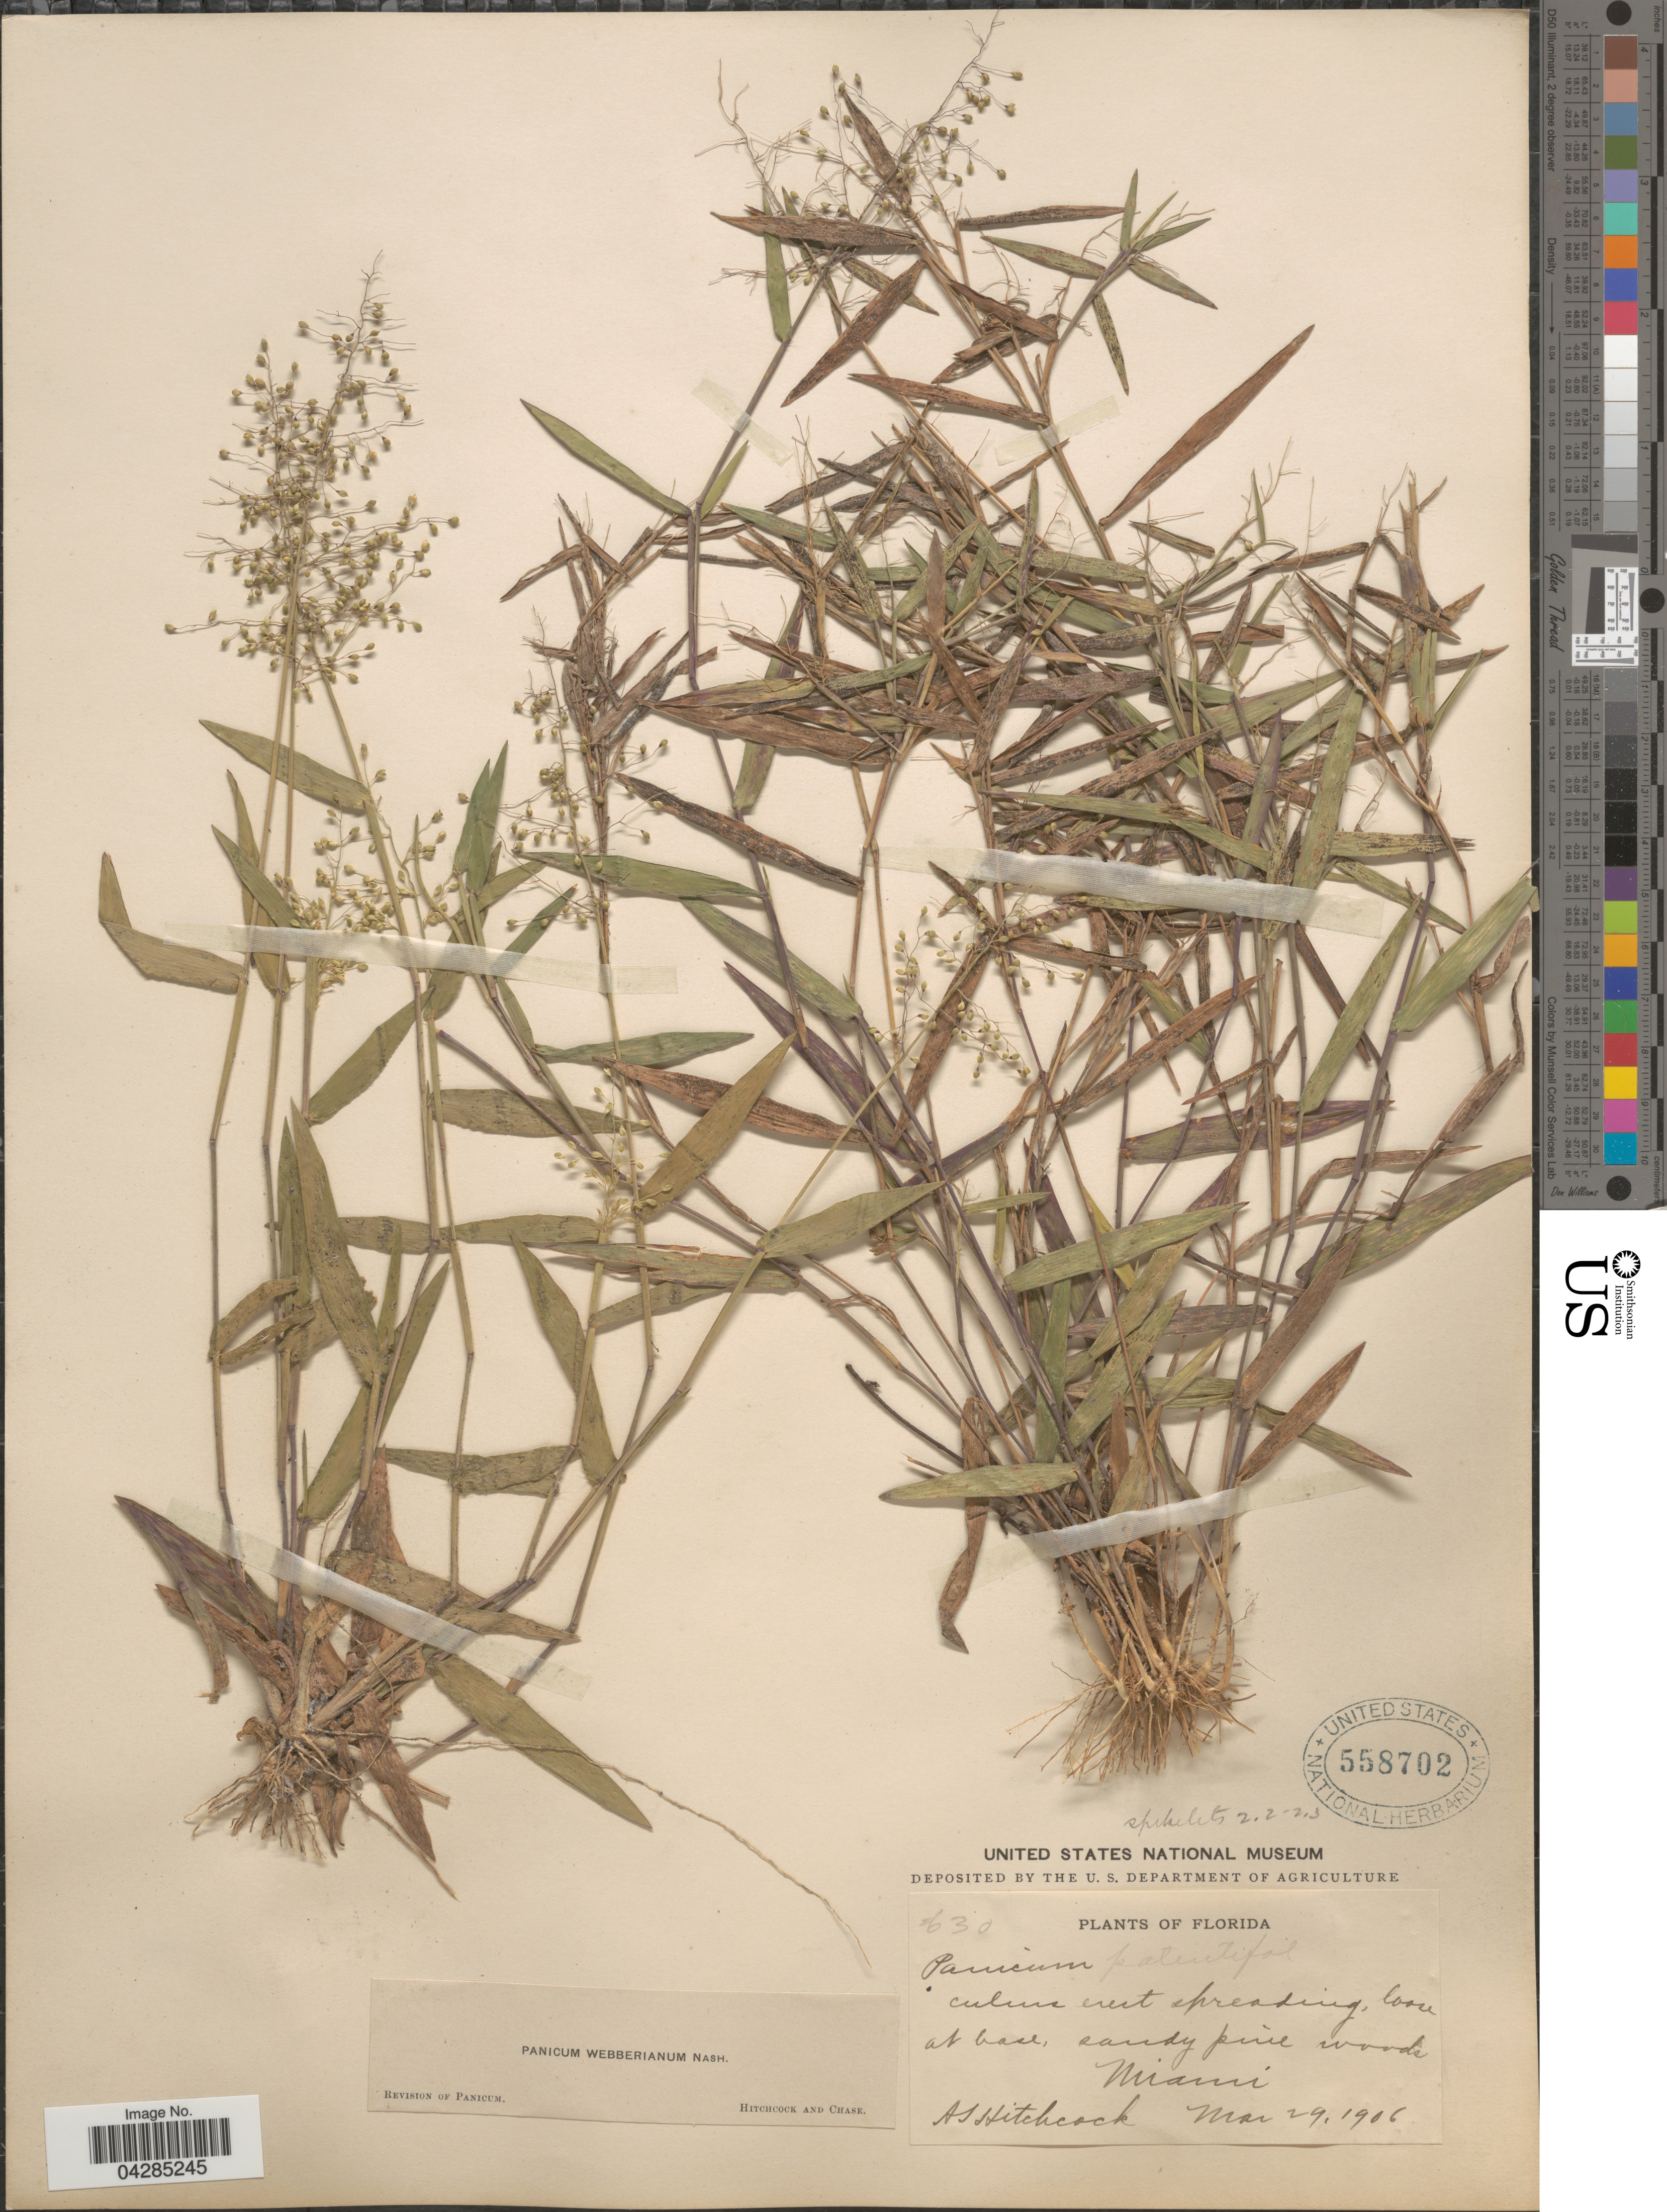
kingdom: Plantae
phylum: Tracheophyta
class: Liliopsida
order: Poales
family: Poaceae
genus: Dichanthelium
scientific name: Dichanthelium portoricense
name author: (Desv. ex Ham.) B.F. Hansen & Wunderlin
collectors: A. S. Hitchcock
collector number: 630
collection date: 1906-03-29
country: United States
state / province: Florida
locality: Low at base, sandy pine woods. Miami.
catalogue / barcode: US 558702